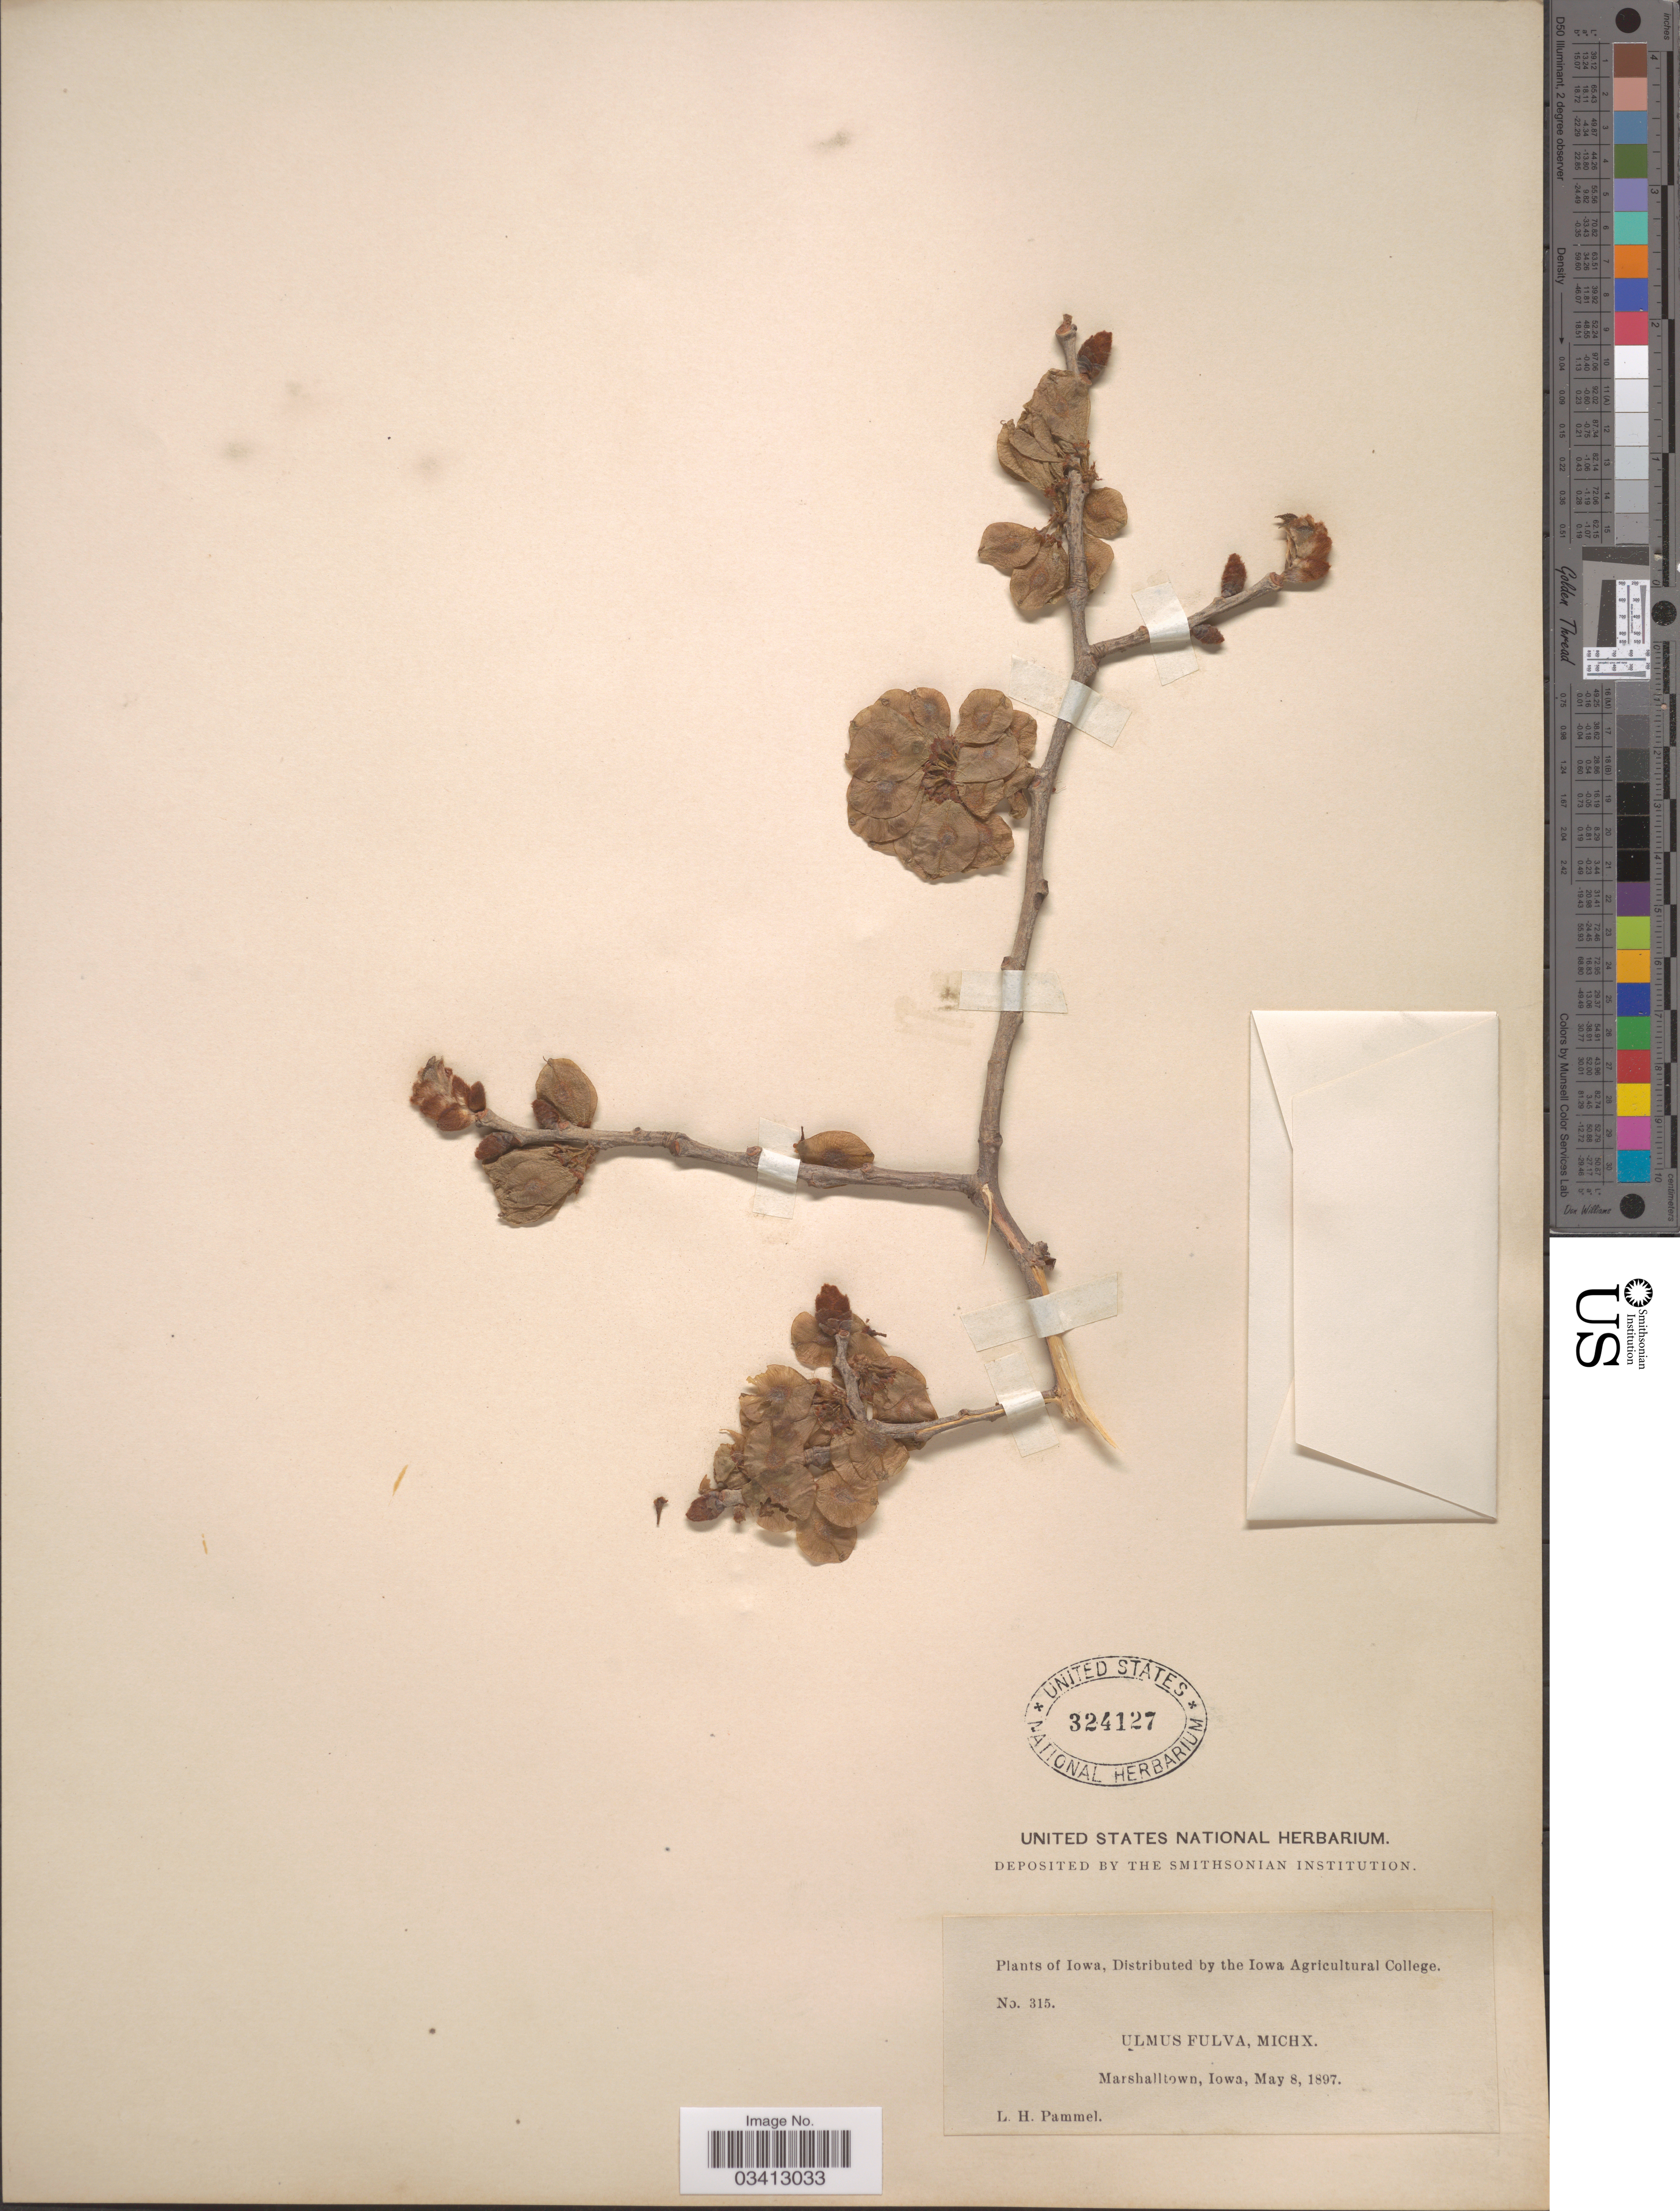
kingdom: Plantae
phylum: Tracheophyta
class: Magnoliopsida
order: Rosales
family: Ulmaceae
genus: Ulmus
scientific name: Ulmus rubra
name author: Muhl.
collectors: L. Pammel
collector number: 315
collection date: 1897-05-08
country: United States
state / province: Iowa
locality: Marshalltown.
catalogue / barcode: US 324127